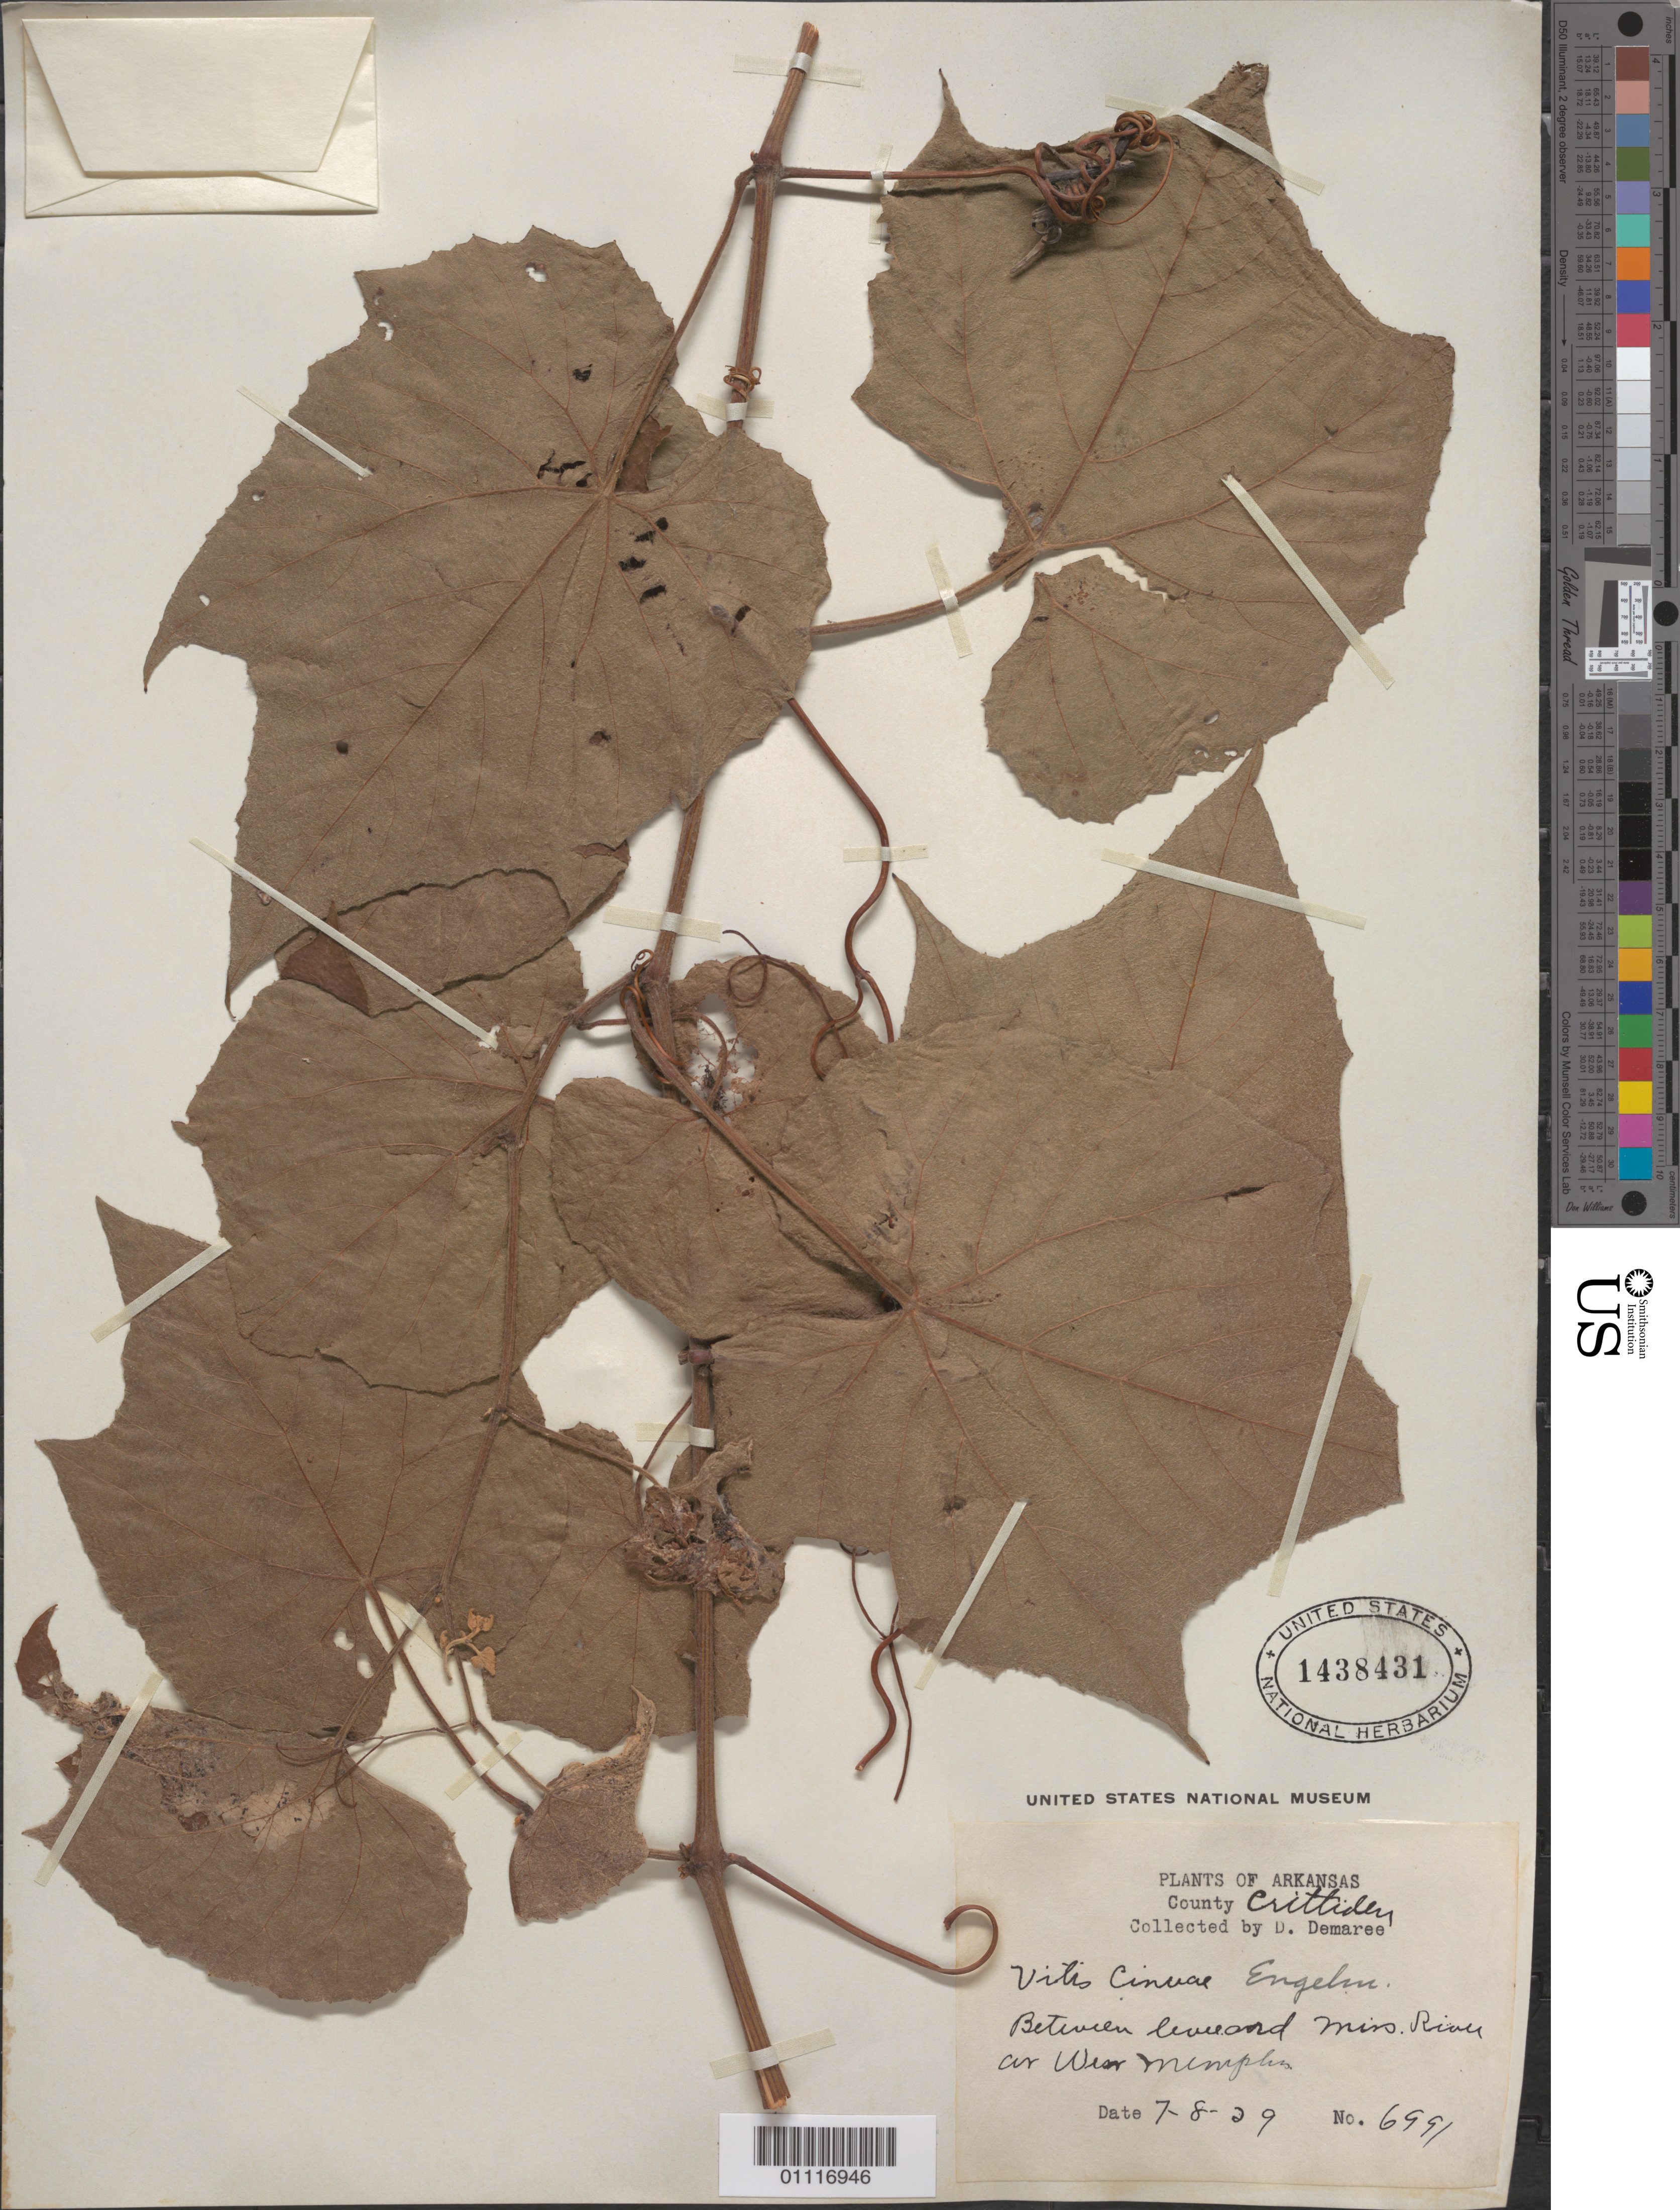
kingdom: Plantae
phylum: Tracheophyta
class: Magnoliopsida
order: Vitales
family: Vitaceae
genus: Vitis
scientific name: Vitis cinerea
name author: (Engelm.) Millardet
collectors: D. Demaree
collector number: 6991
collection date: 1929-07-08/1929-08-07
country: United States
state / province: Arkansas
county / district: Crittenden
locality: Between levee and Mississippi River at West Memphis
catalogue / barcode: US 1438431